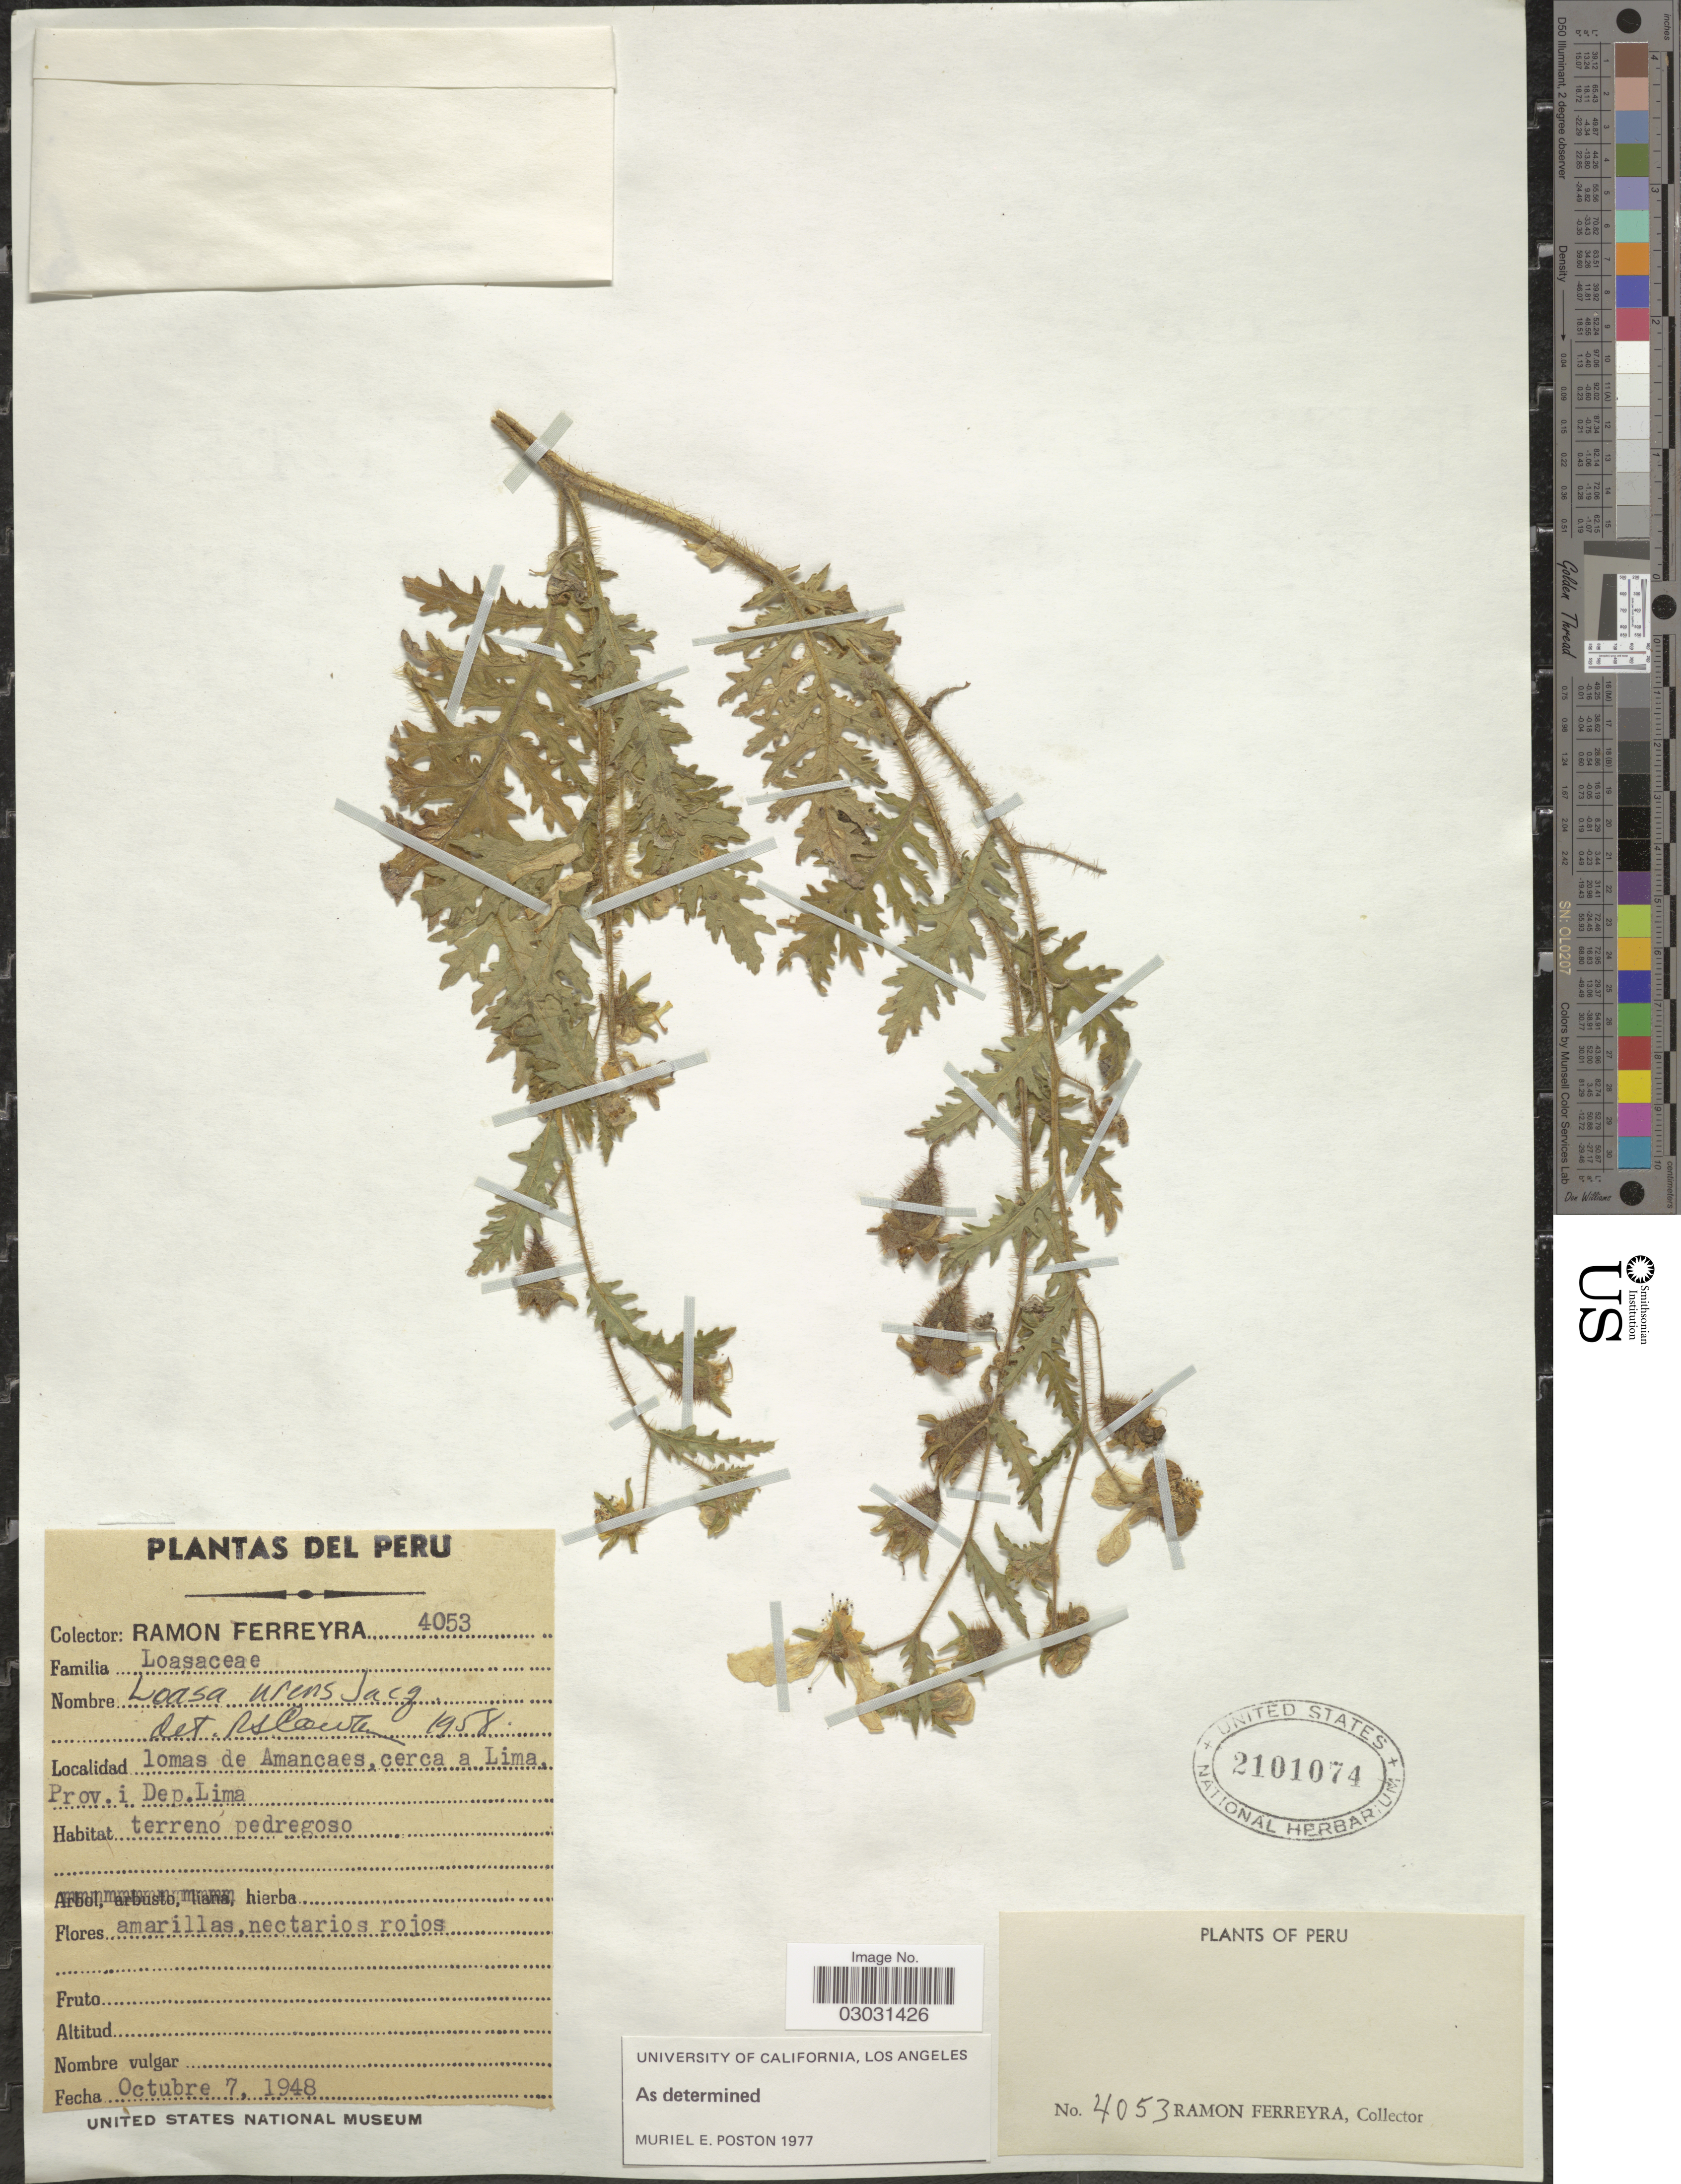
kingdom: Plantae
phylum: Tracheophyta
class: Magnoliopsida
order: Cornales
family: Loasaceae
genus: Nasa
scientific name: Nasa urens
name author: (Jacq.) Weigand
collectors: R. A. Ferreyra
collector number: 4053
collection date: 1948-10-07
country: Peru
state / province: Lima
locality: Lomas de Amancaes, cerca a Lima. Prov. i Dep. Lima.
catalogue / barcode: US 2101074